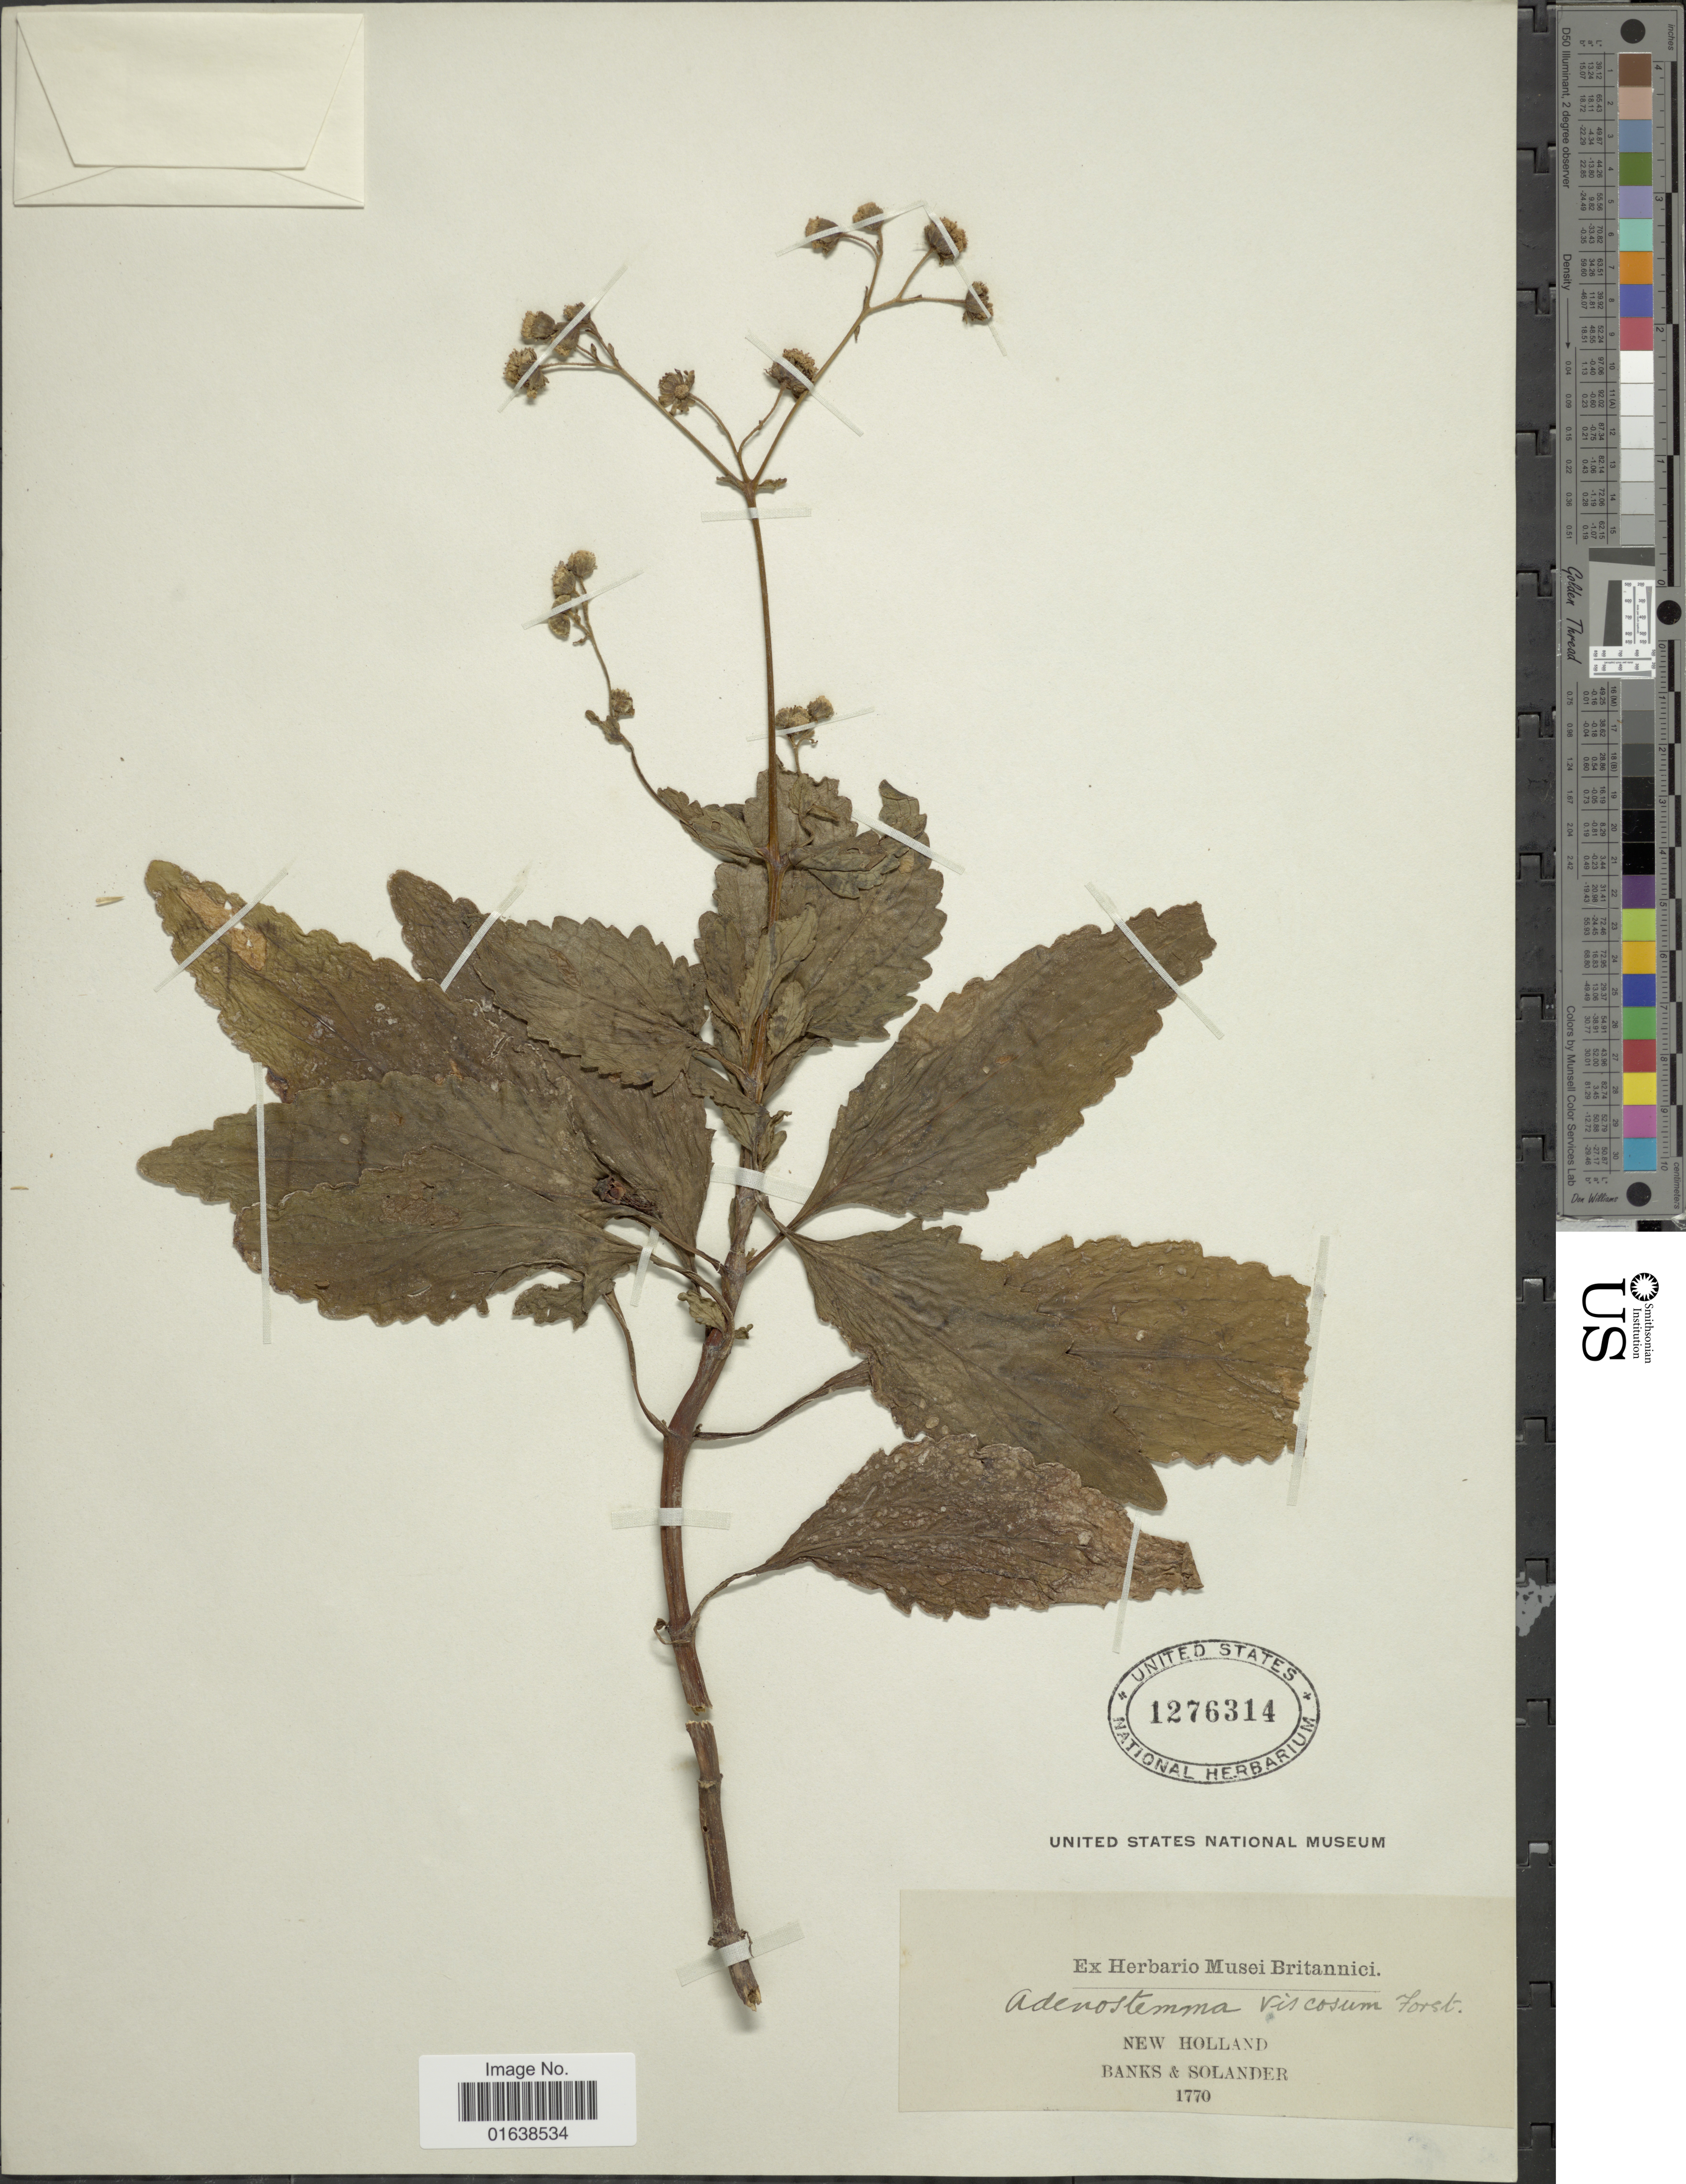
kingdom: Plantae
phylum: Tracheophyta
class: Magnoliopsida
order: Asterales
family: Asteraceae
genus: Adenostemma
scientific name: Adenostemma viscosum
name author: J.R. Forst. & G. Forst.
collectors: -- Banks & -- Solander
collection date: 1770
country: Australia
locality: New Holland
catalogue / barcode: US 1276314